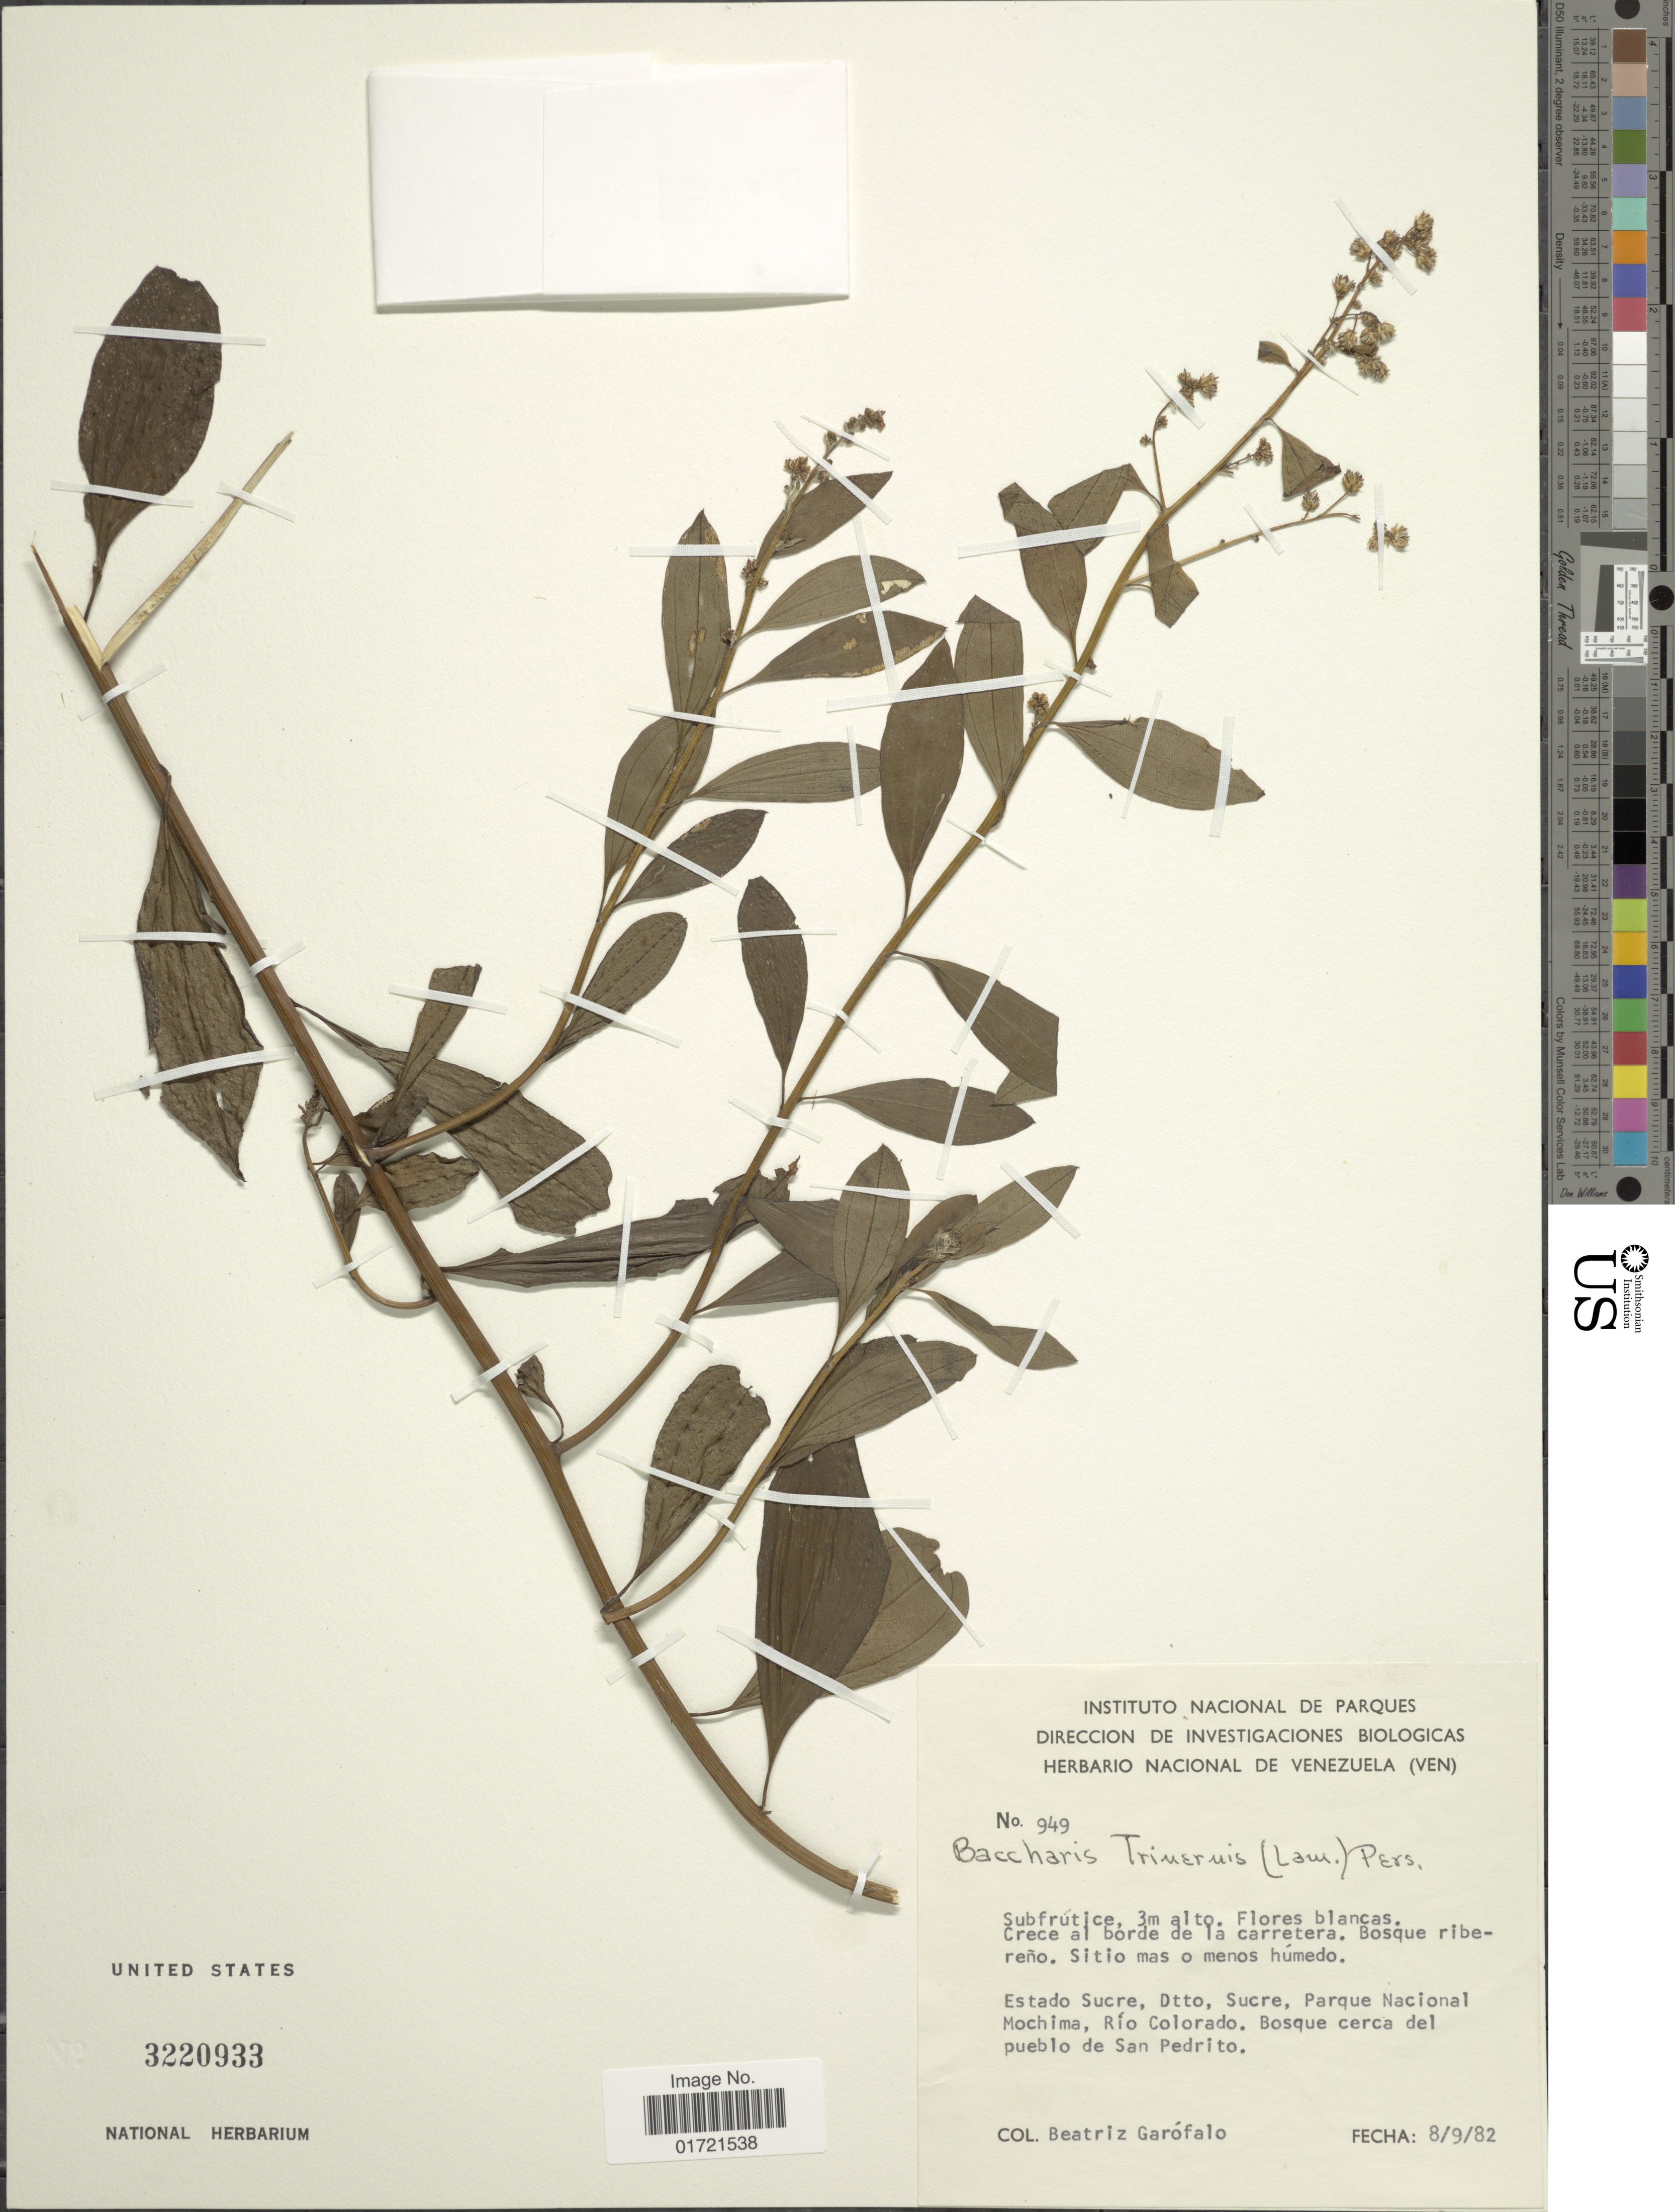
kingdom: Plantae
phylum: Tracheophyta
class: Magnoliopsida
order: Asterales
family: Asteraceae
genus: Baccharis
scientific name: Baccharis trinervis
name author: (Lam.) Pers.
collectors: B. Garofalo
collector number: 949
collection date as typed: Transcribed d/m/y: 8/9/82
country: Venezuela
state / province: Sucre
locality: Dtto. Scure, Parque Nacional Mochima, Rio Colorado. Bosque cerca del pueblo de San Pedrito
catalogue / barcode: US 3220933